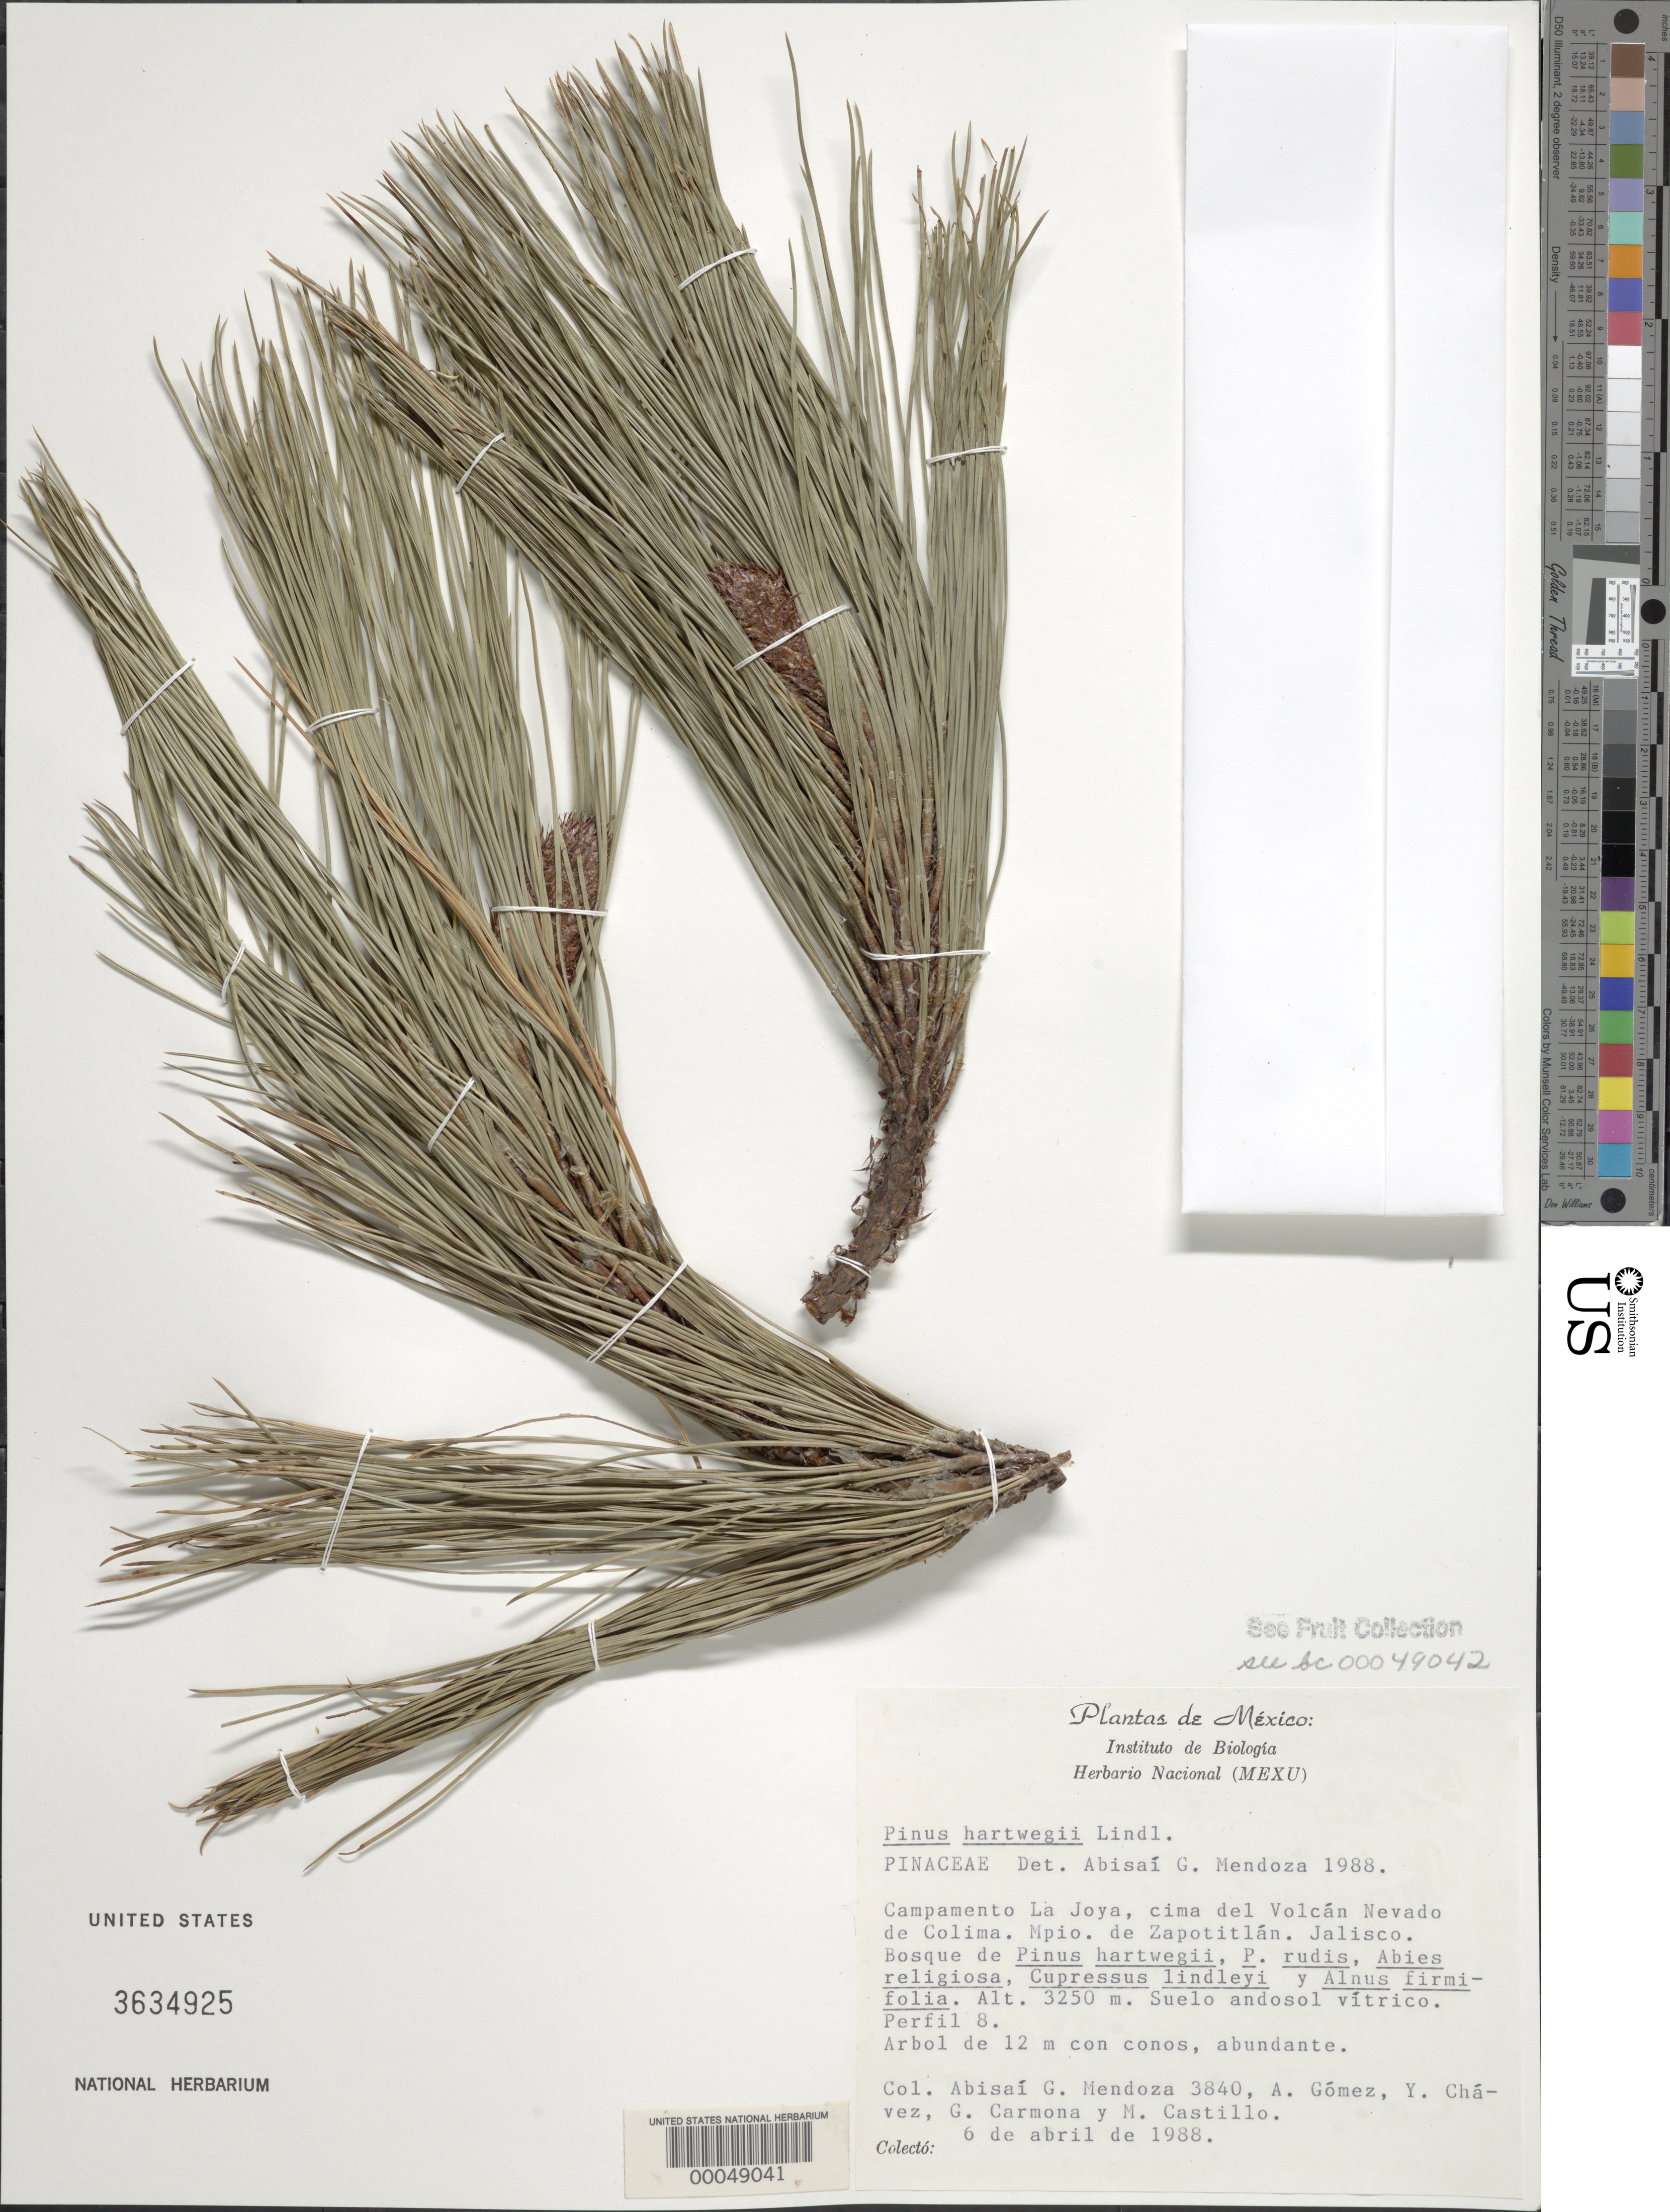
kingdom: Plantae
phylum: Tracheophyta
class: Pinopsida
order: Pinales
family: Pinaceae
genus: Pinus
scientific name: Pinus hartwegii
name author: Lindl.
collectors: A. García-Mendoza, A. Gomez & M. Castillo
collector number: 3840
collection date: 1988-04-06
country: Mexico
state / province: Jalisco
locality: Campamento La Joya, cima del Volcan Nevado de Colimo Mpio. de Zapotitlan.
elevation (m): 3250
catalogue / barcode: US 3634925